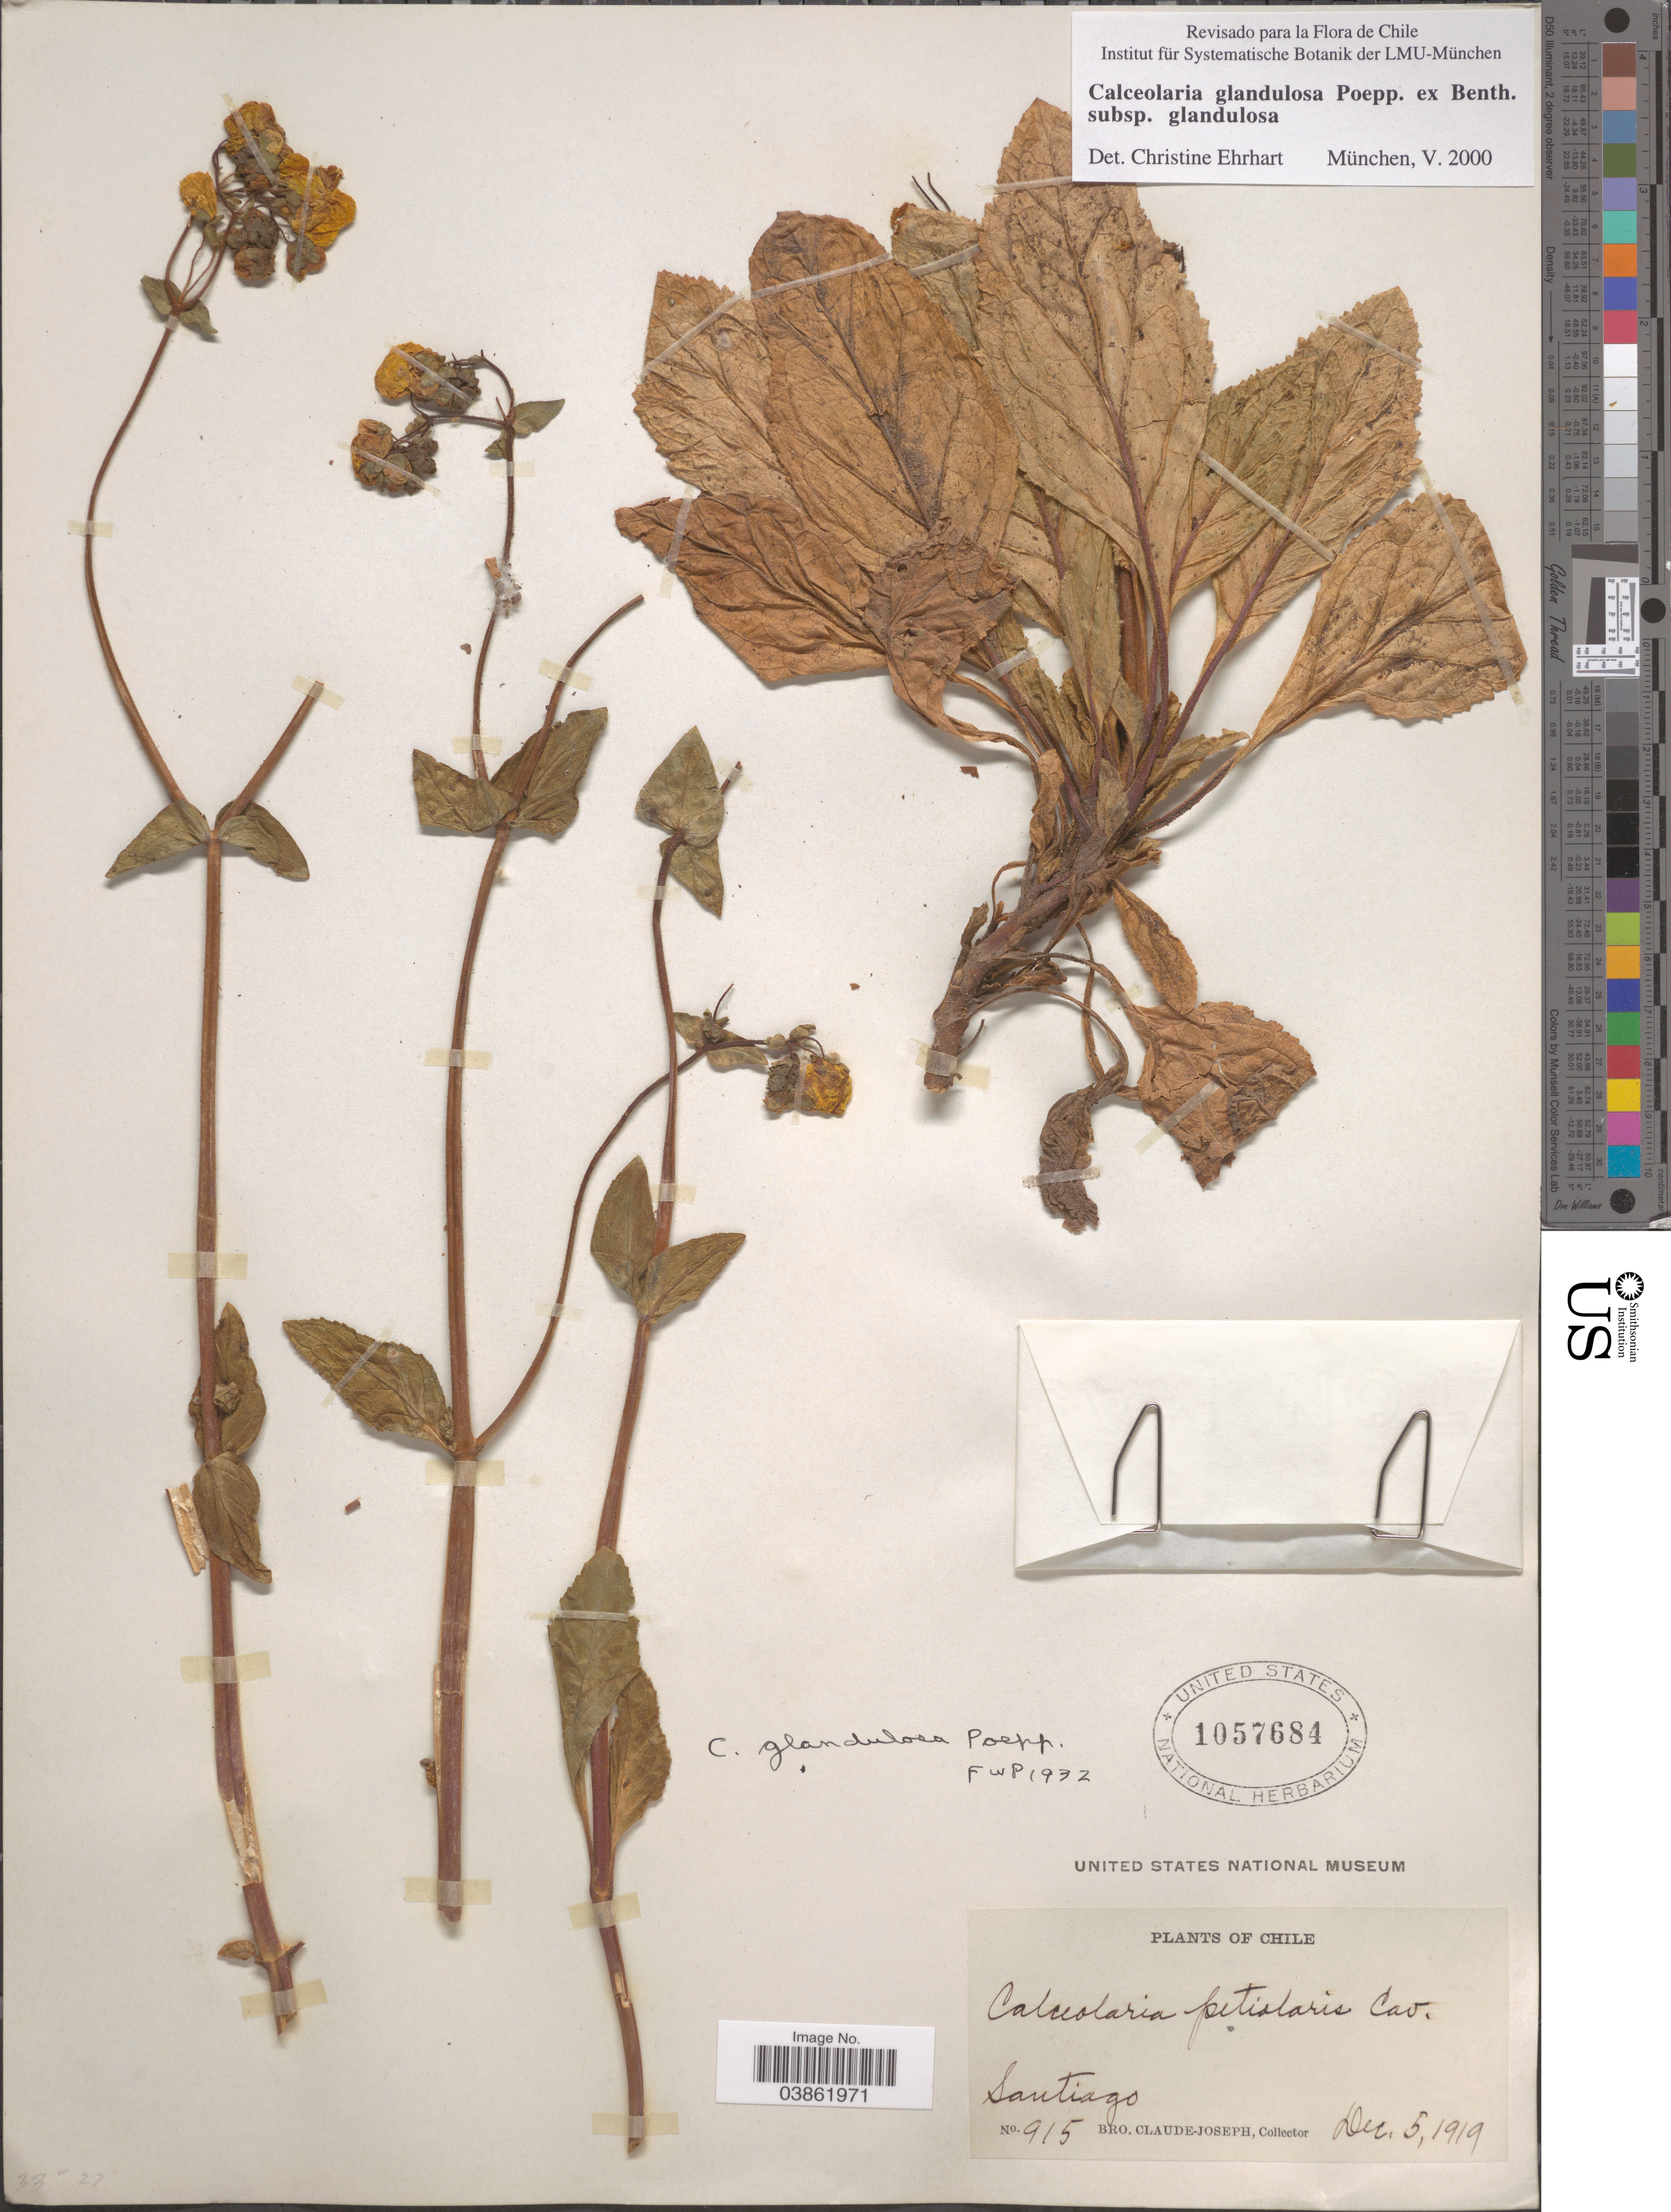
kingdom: Plantae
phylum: Tracheophyta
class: Magnoliopsida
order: Lamiales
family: Calceolariaceae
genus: Calceolaria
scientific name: Calceolaria glandulosa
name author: Poepp. ex Benth.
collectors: Bro. Claude-Joseph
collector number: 915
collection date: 1919-12-05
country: Chile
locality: Santiago.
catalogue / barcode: US 1057684